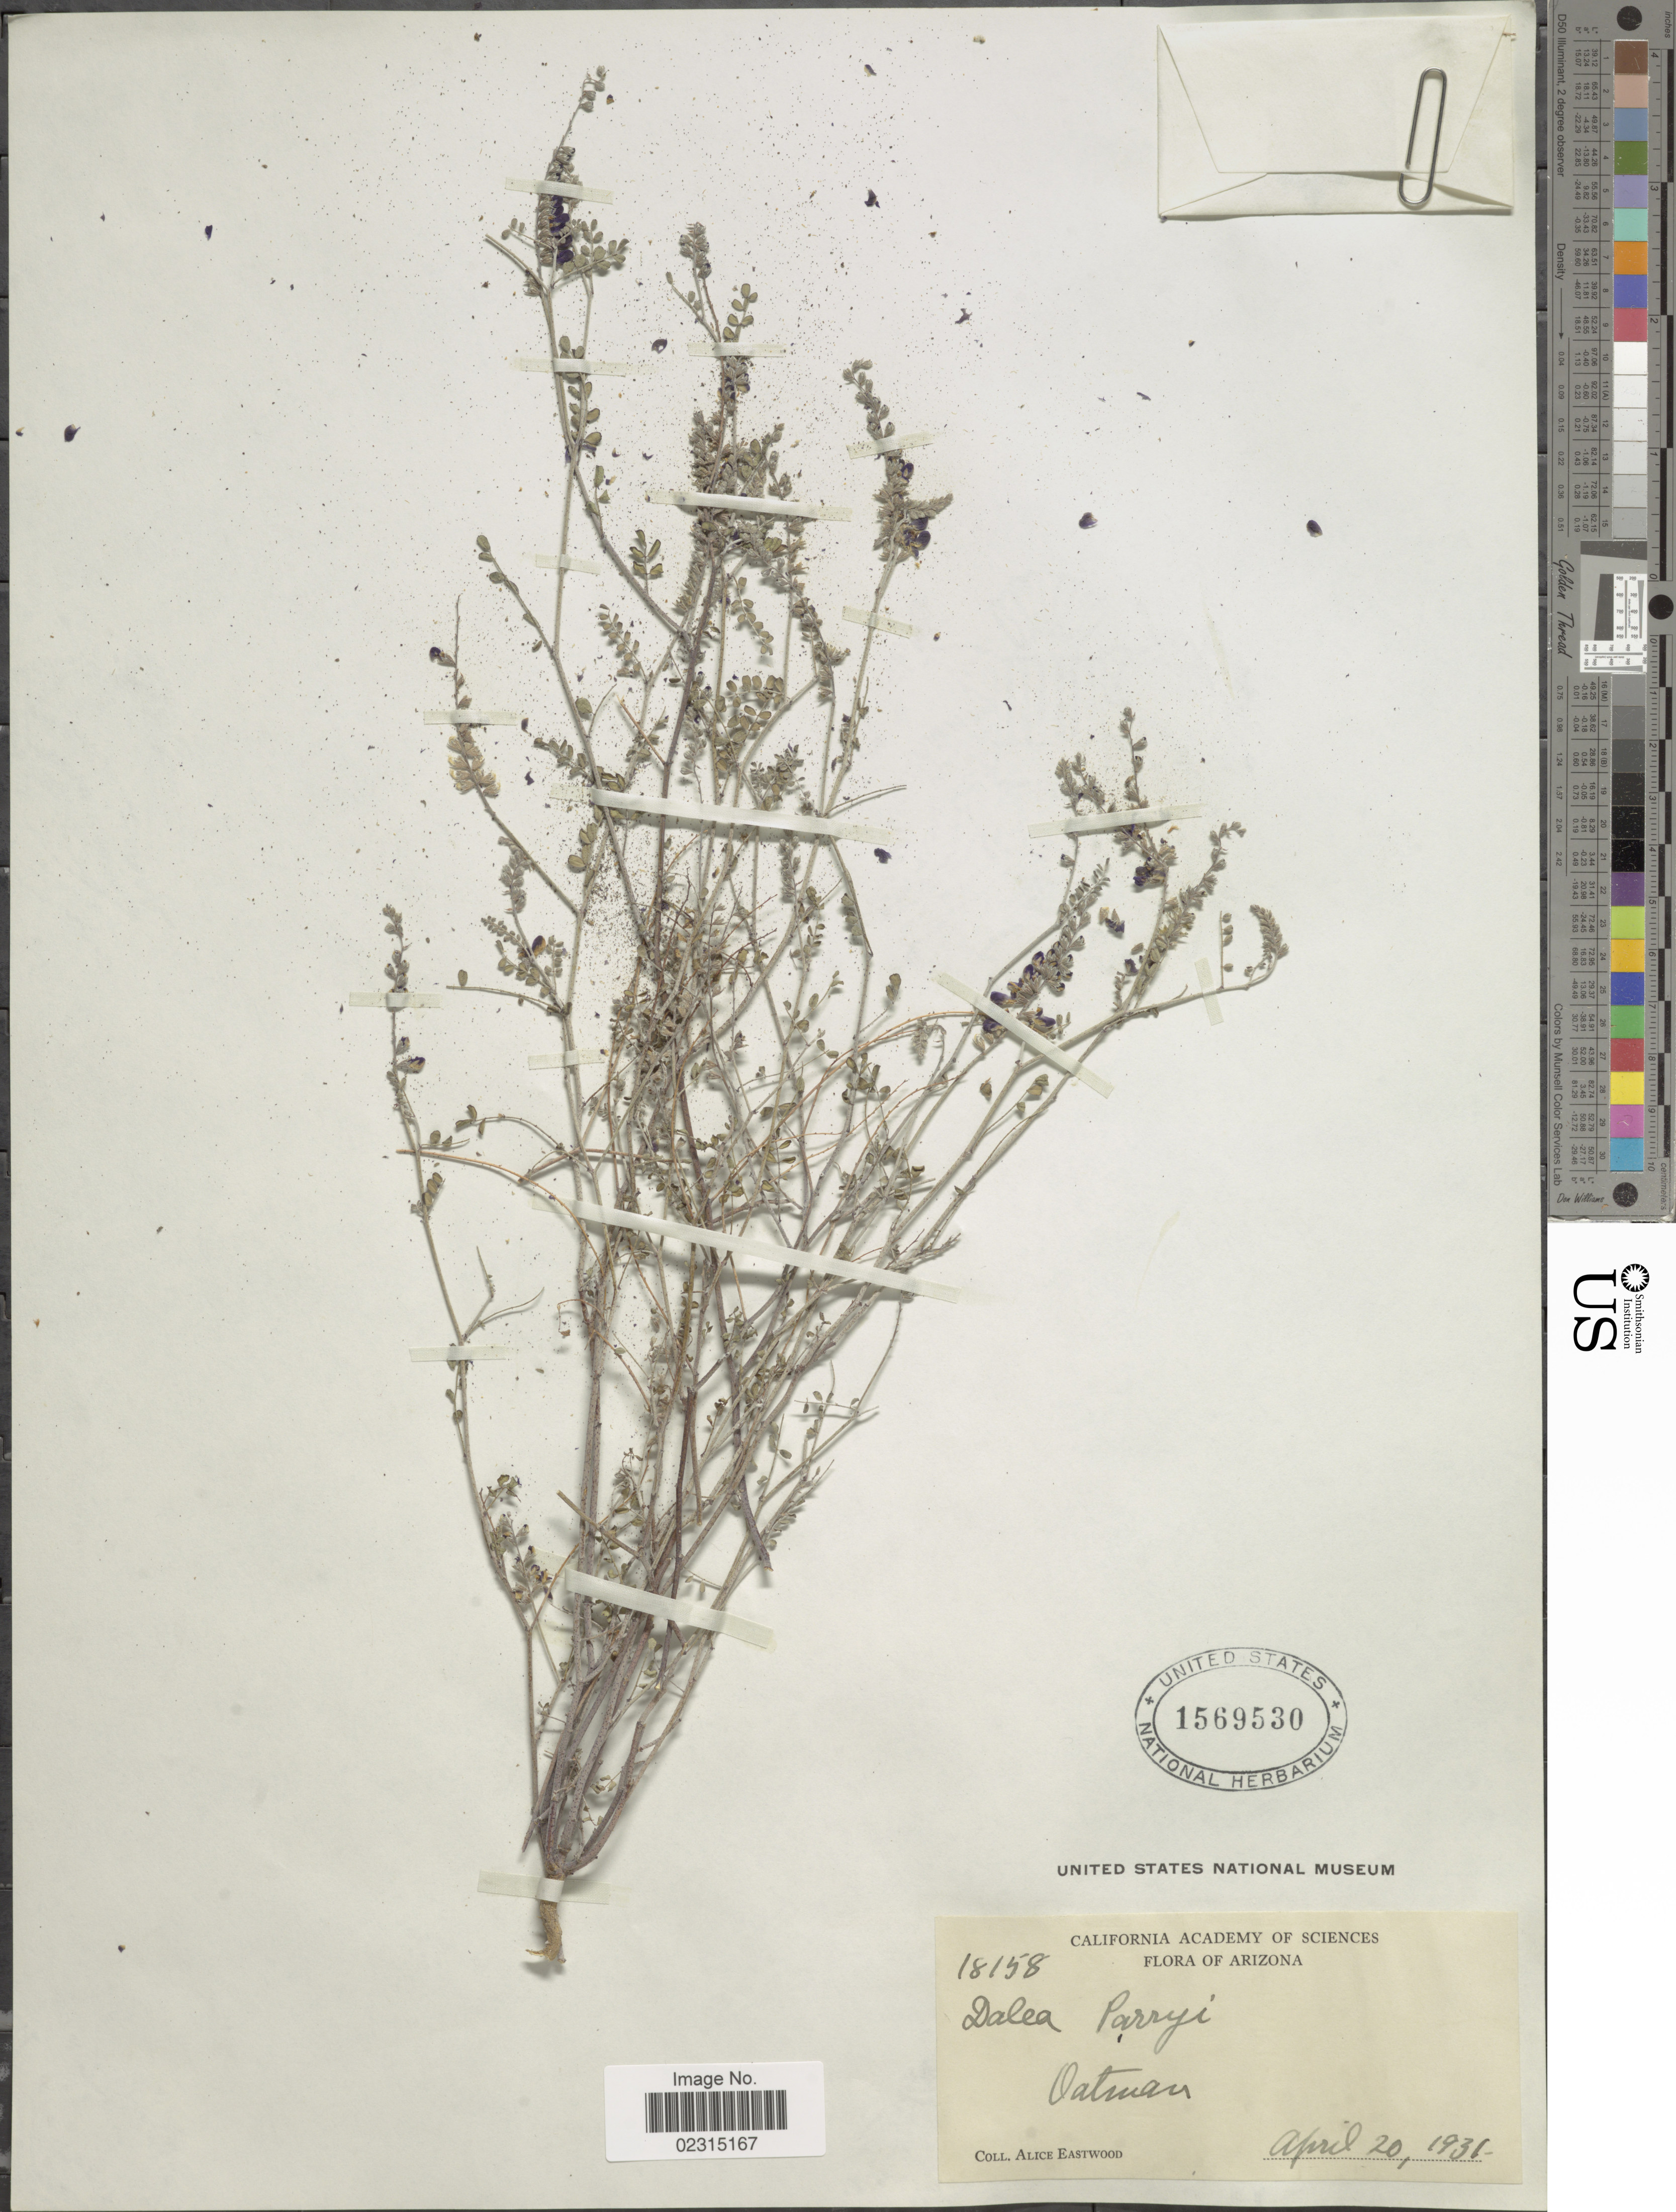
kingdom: Plantae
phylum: Tracheophyta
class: Magnoliopsida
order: Fabales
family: Fabaceae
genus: Marina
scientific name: Marina parryi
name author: (Torr. & A. Gray) Barneby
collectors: A. Eastwood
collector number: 18158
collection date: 1931-04-20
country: United States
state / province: Arizona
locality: Oatman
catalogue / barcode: US 1569530